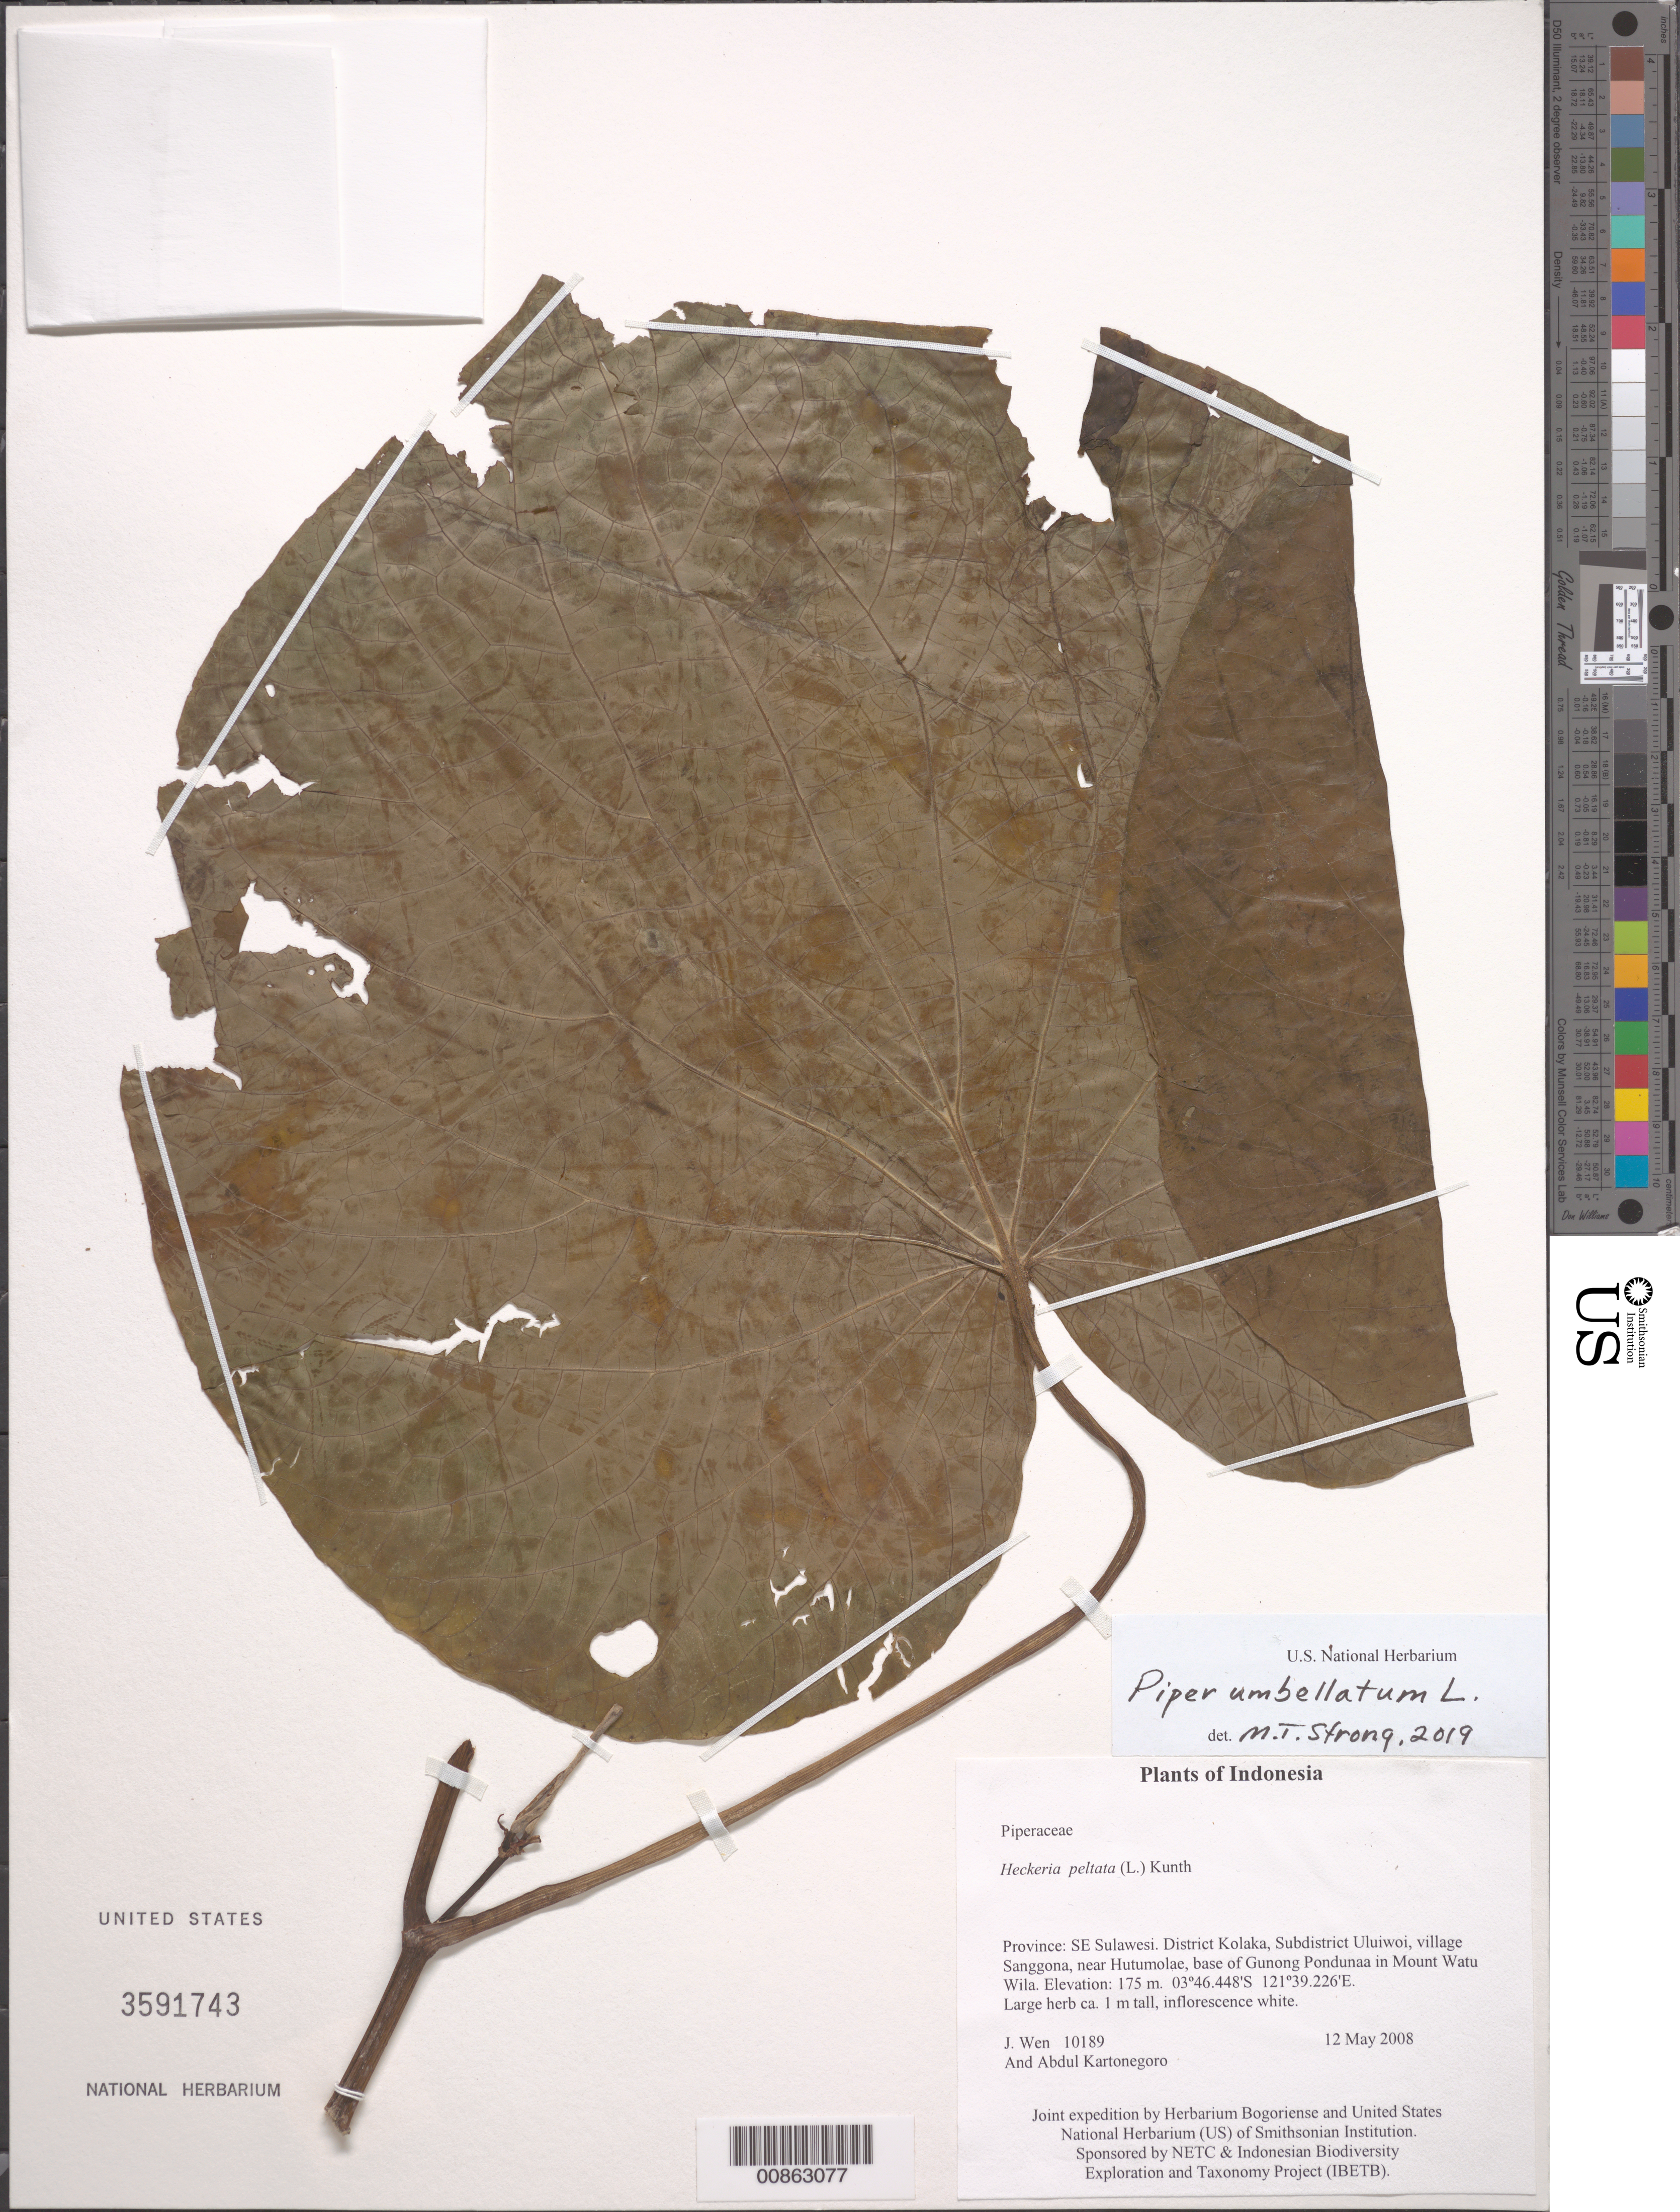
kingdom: Plantae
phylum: Tracheophyta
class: Magnoliopsida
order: Piperales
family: Piperaceae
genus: Piper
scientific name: Piper umbellatum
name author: L.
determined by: Strong, Mark T., (BOT), Smithsonian Institution - National Museum of Natural History (UNITED STATES)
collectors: J. Wen & A. Kartonegoro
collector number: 10189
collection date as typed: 12 May 2008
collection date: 2008-05-12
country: Indonesia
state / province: Sulawesi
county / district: Sulawesi Tenggara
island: Sulawesi [Celebes]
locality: District Kolaka, Subdistrict Uluiwoi, village Sanggona, near Hutumolae, base of Gunong Pondunaa in Mount Watu Wila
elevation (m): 175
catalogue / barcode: US 3591743